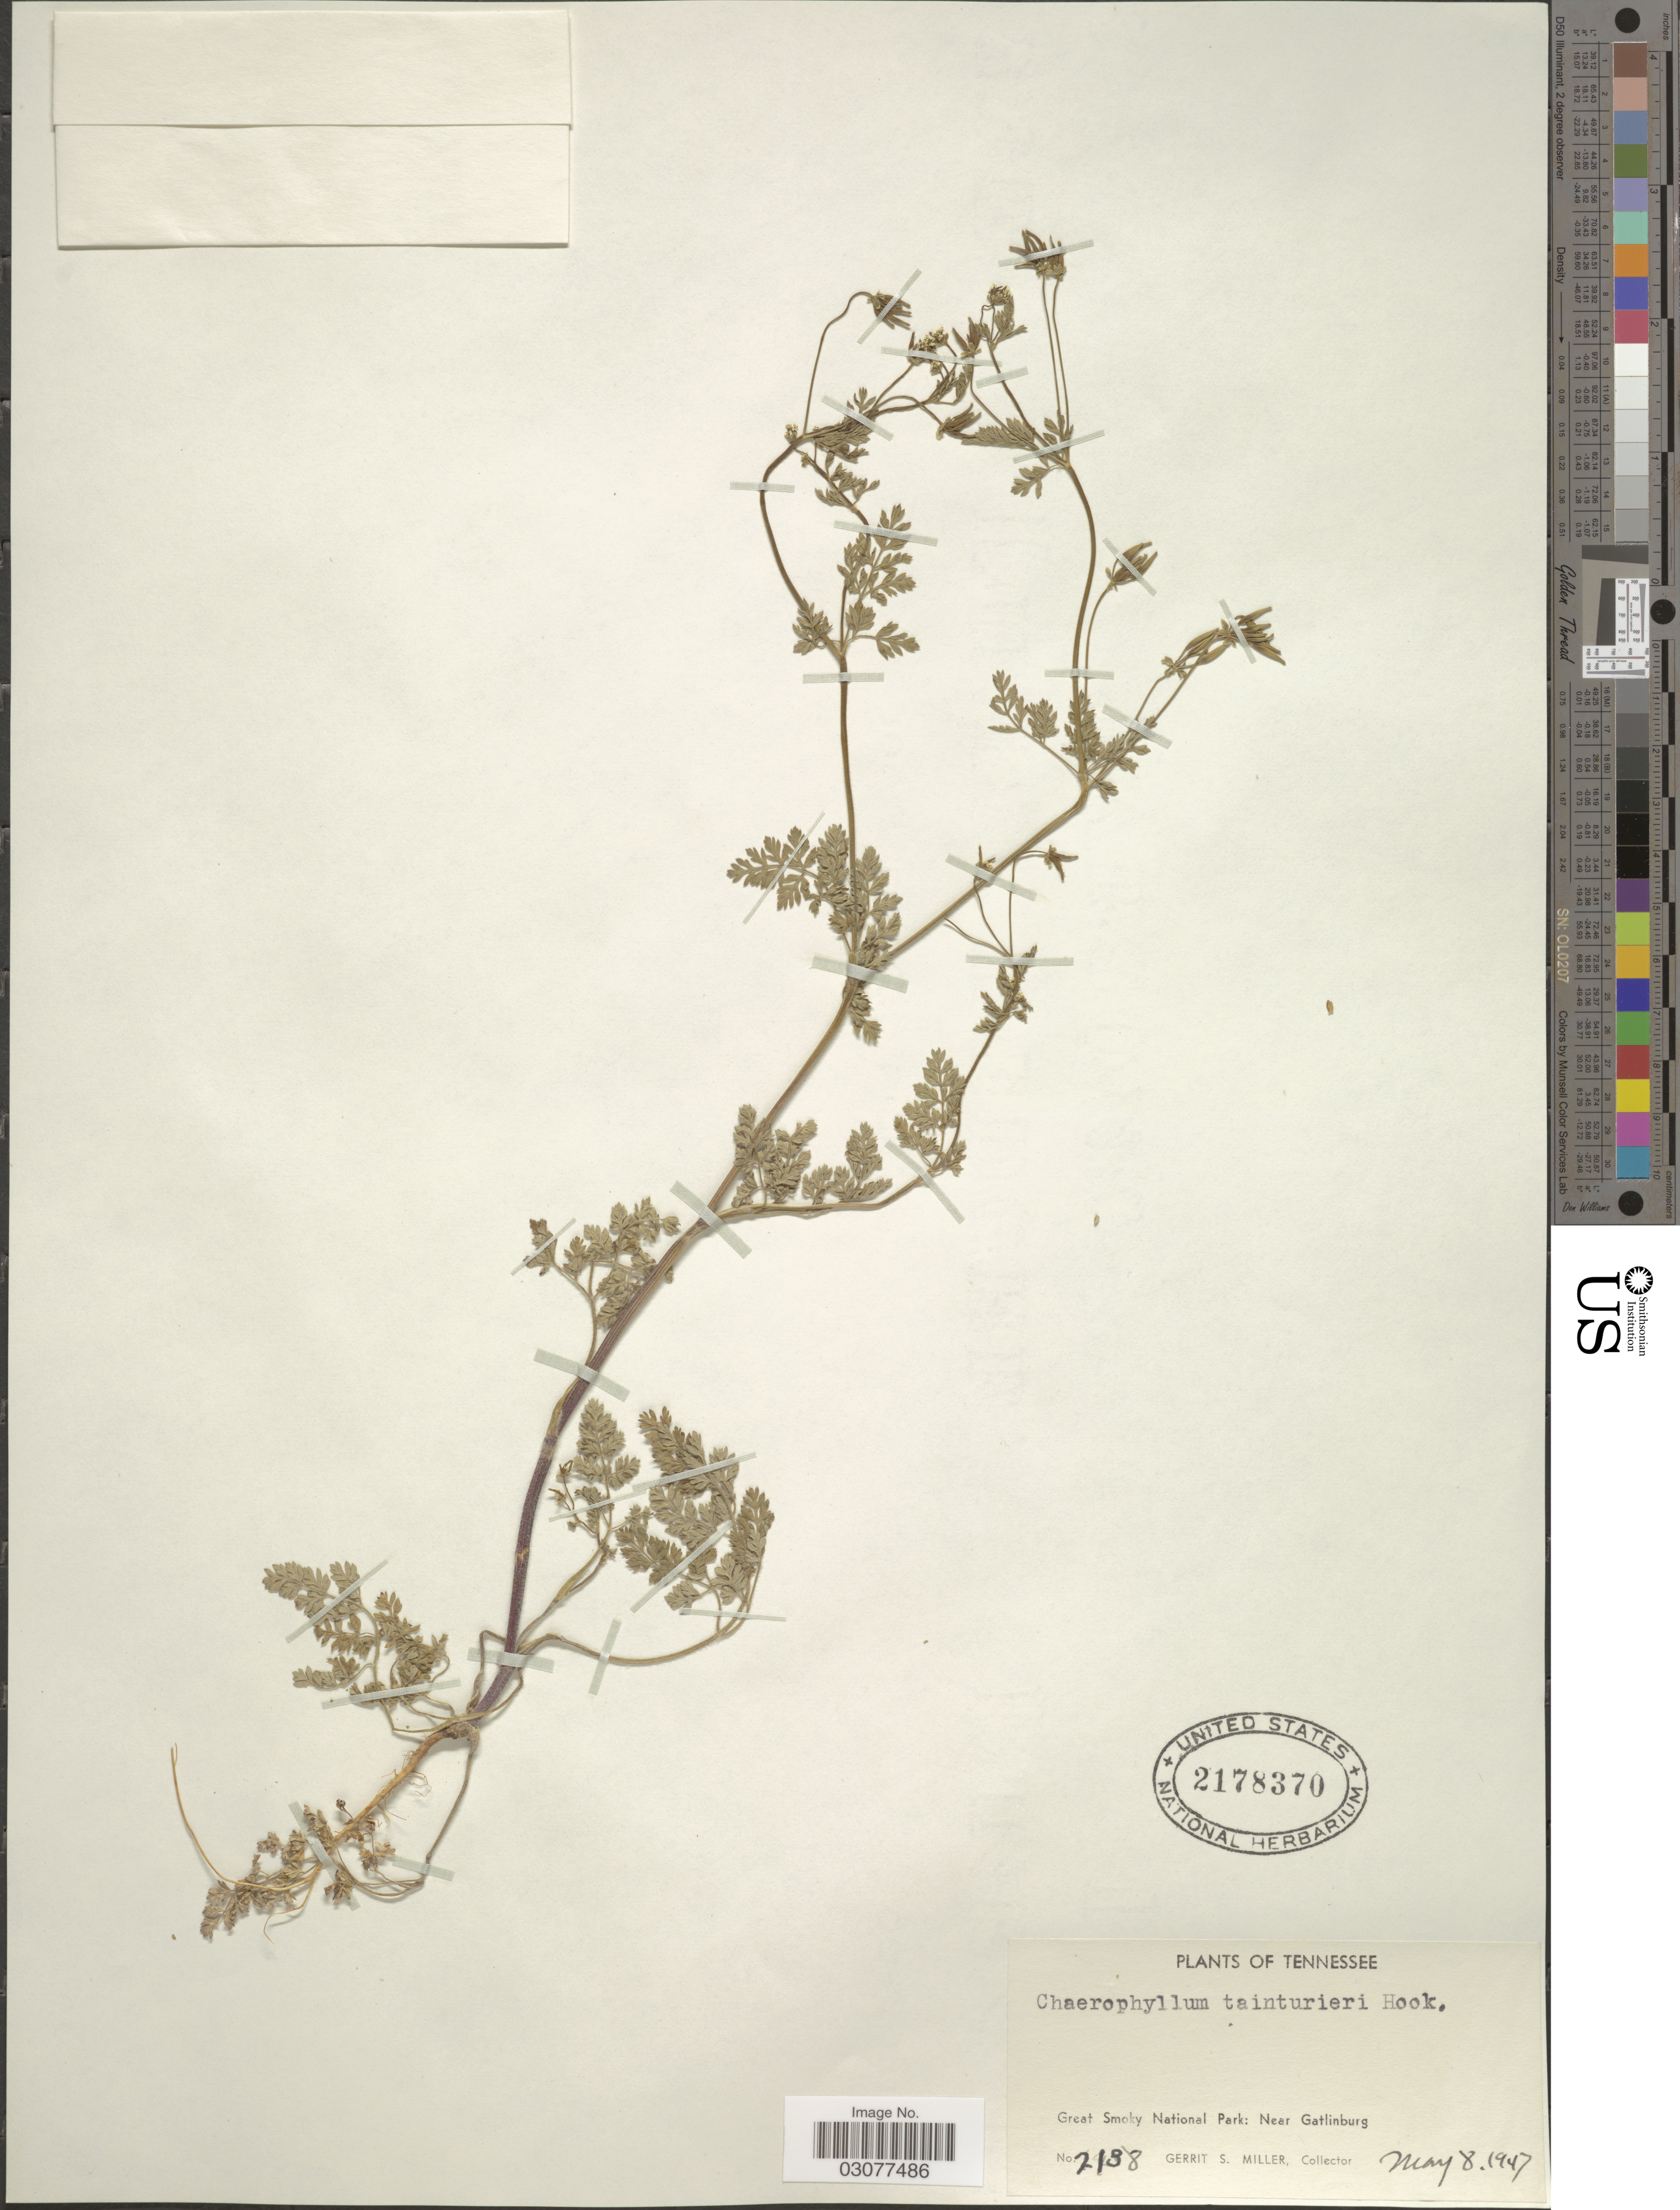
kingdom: Plantae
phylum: Tracheophyta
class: Magnoliopsida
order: Apiales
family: Apiaceae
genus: Chaerophyllum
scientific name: Chaerophyllum tainturieri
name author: Hook.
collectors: G. S. Miller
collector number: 2138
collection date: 1947-05-08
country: United States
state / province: Tennessee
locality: Great Smoky National Park: Near Gatlinburg.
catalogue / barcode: US 2178370